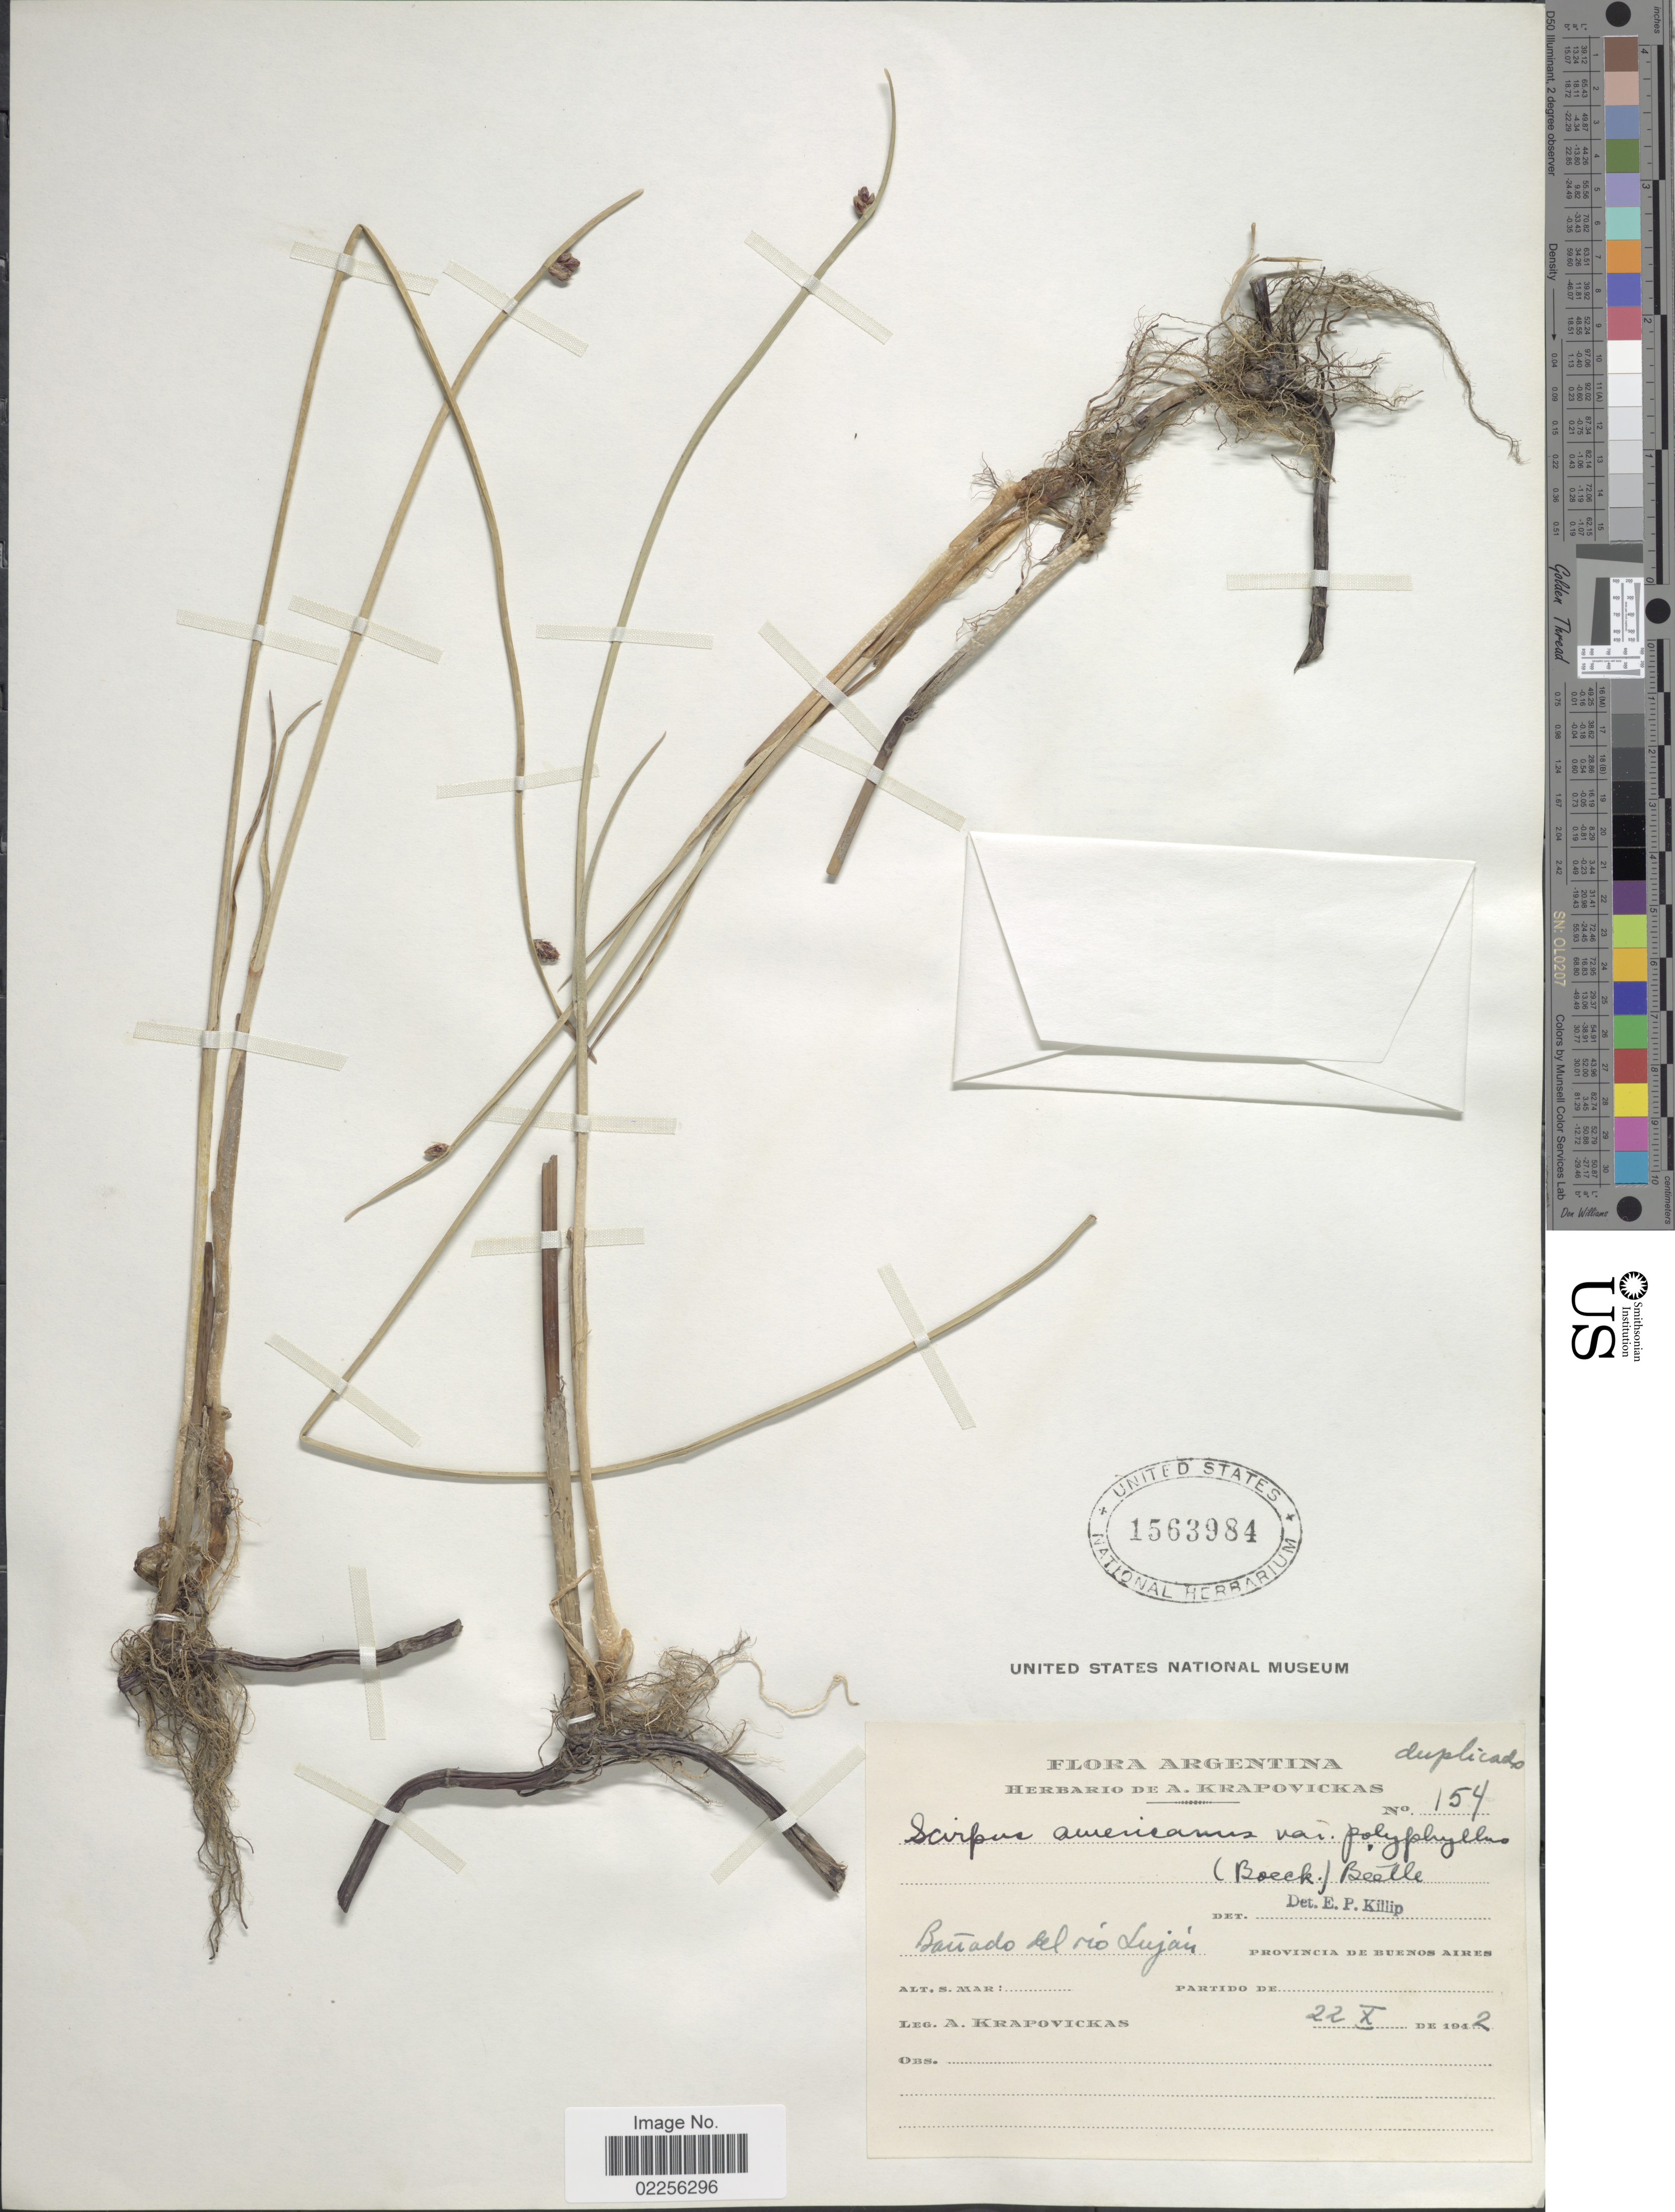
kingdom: Plantae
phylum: Tracheophyta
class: Liliopsida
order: Poales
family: Cyperaceae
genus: Schoenoplectus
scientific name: Schoenoplectus pungens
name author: (Vahl) Palla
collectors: A. Krapovickas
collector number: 154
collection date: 1942-10-22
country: Argentina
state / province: Buenos Aires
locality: Bañado del rio Luján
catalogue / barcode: US 1563984